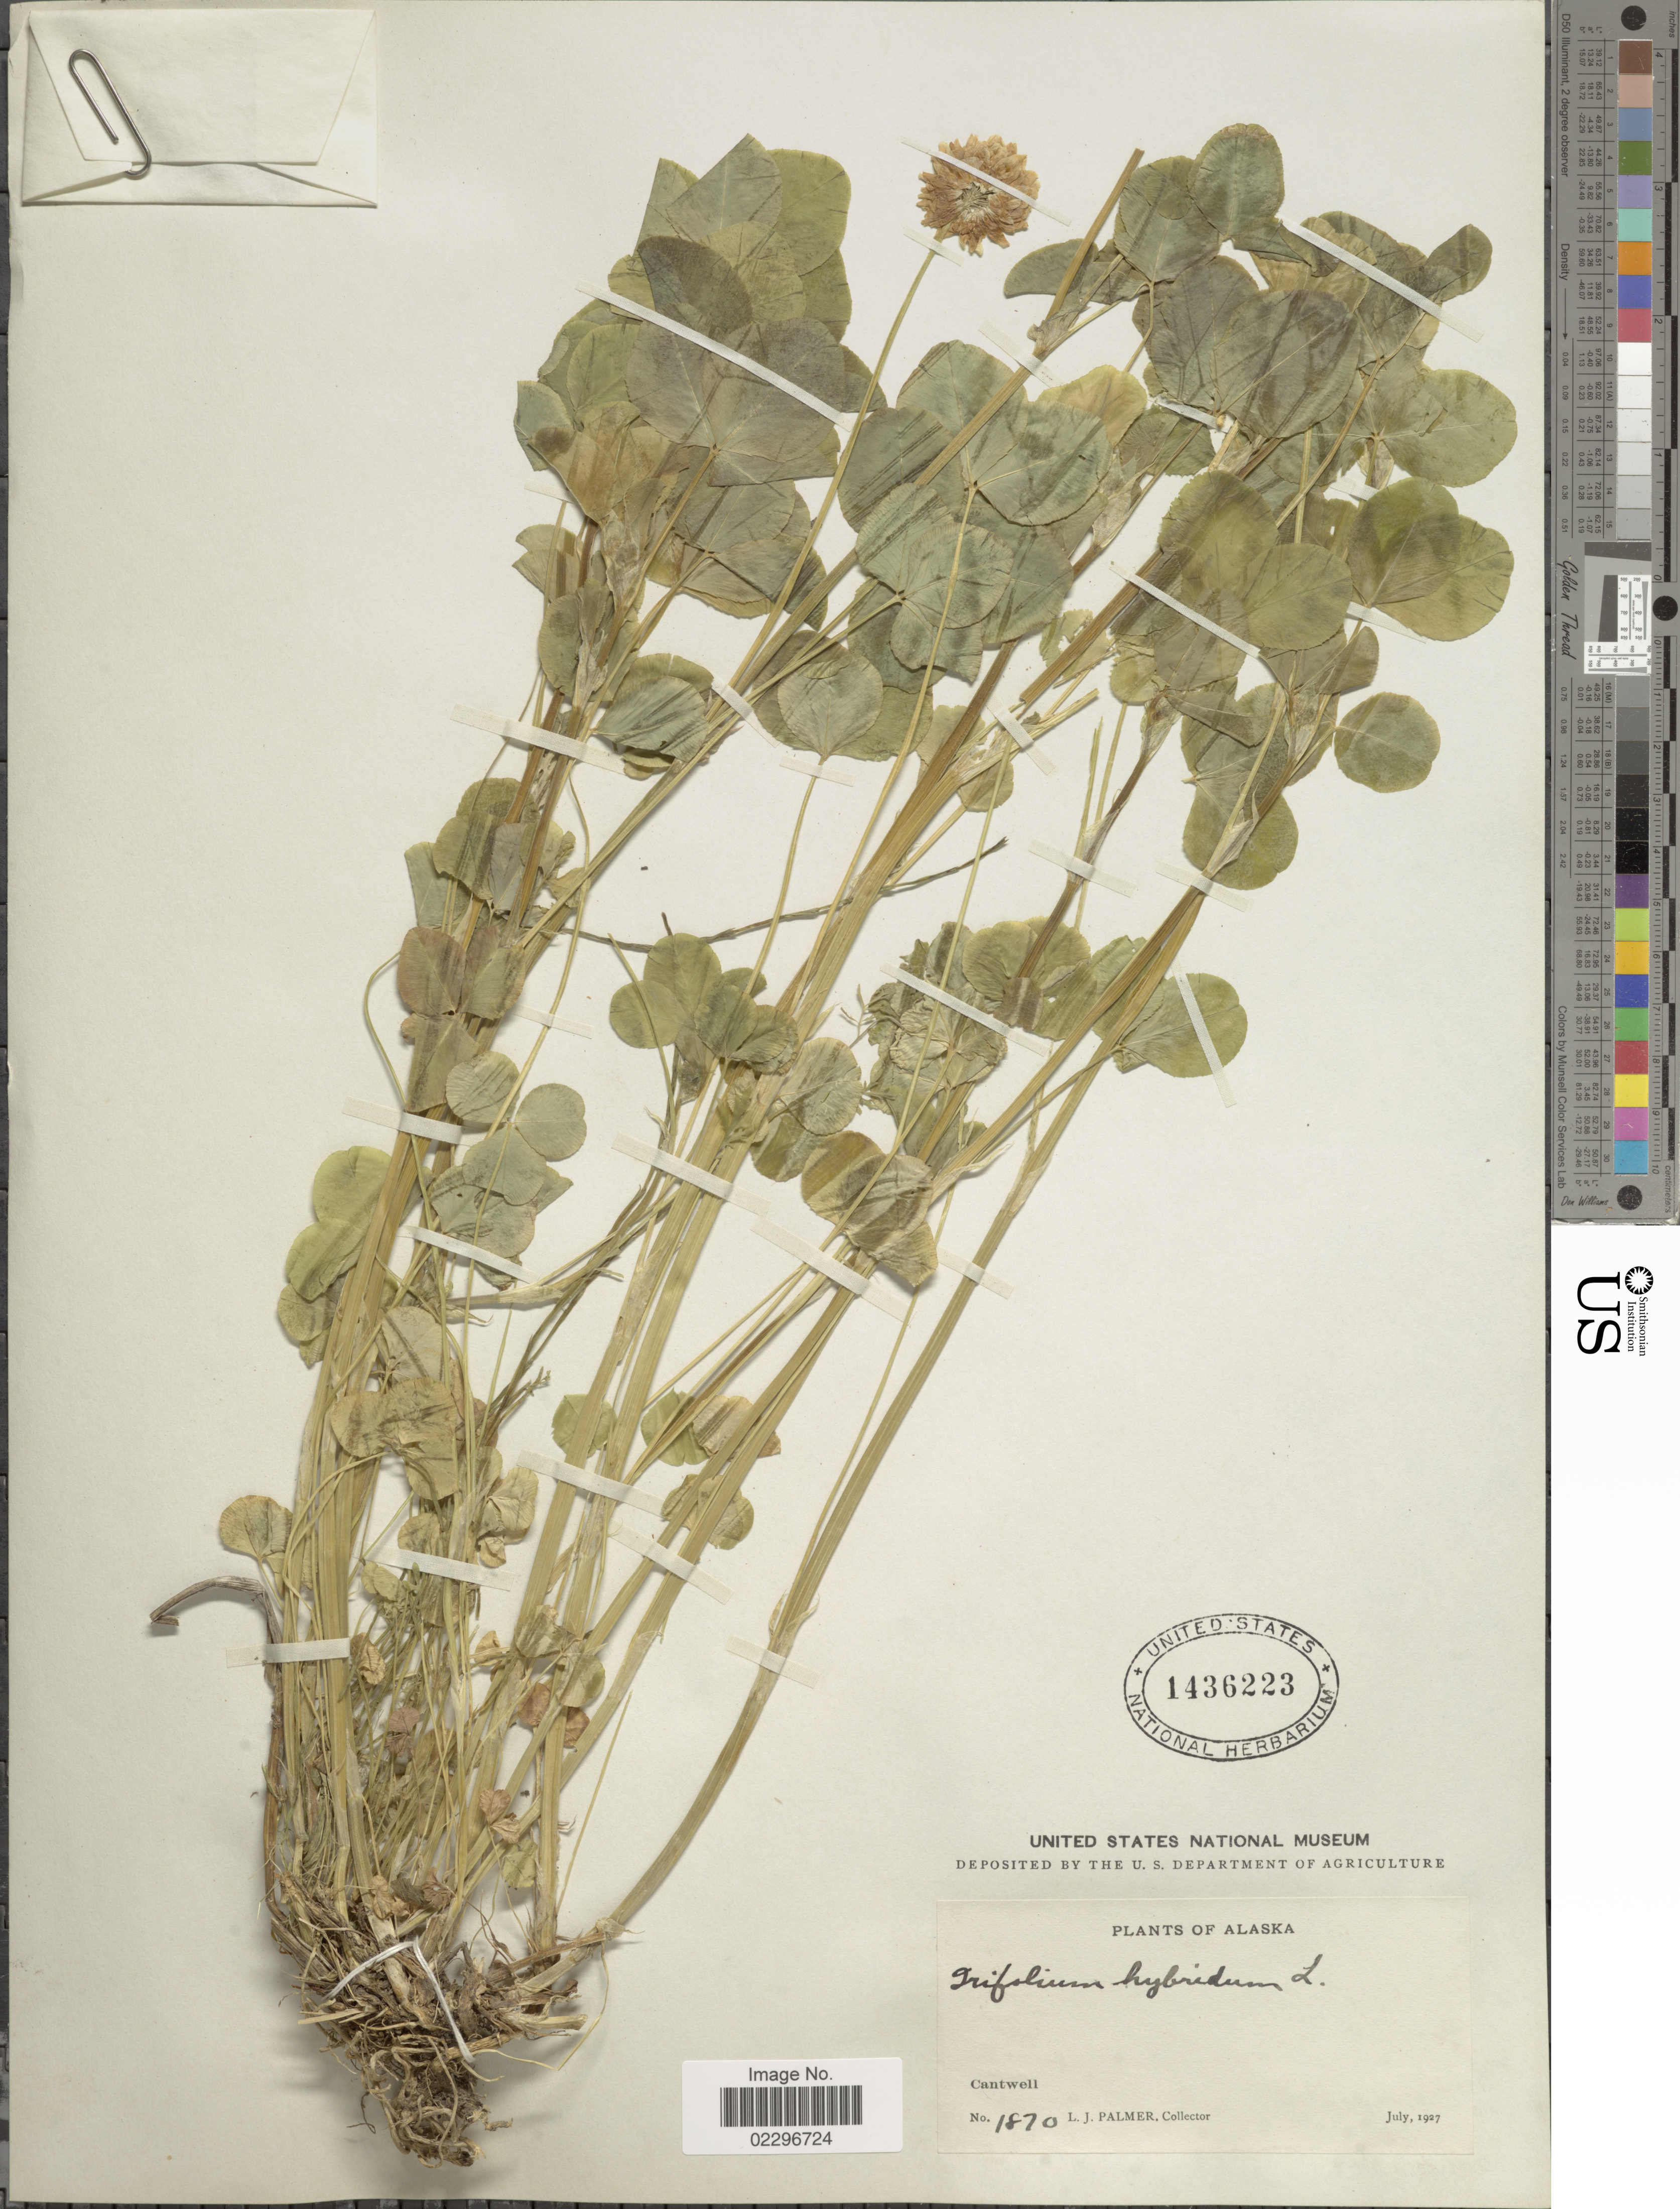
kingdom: Plantae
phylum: Tracheophyta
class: Magnoliopsida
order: Fabales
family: Fabaceae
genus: Trifolium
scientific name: Trifolium hybridum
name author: L.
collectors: L. J. Palmer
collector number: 1870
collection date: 1927-07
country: United States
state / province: Alaska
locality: Cantwell.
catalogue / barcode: US 1436223